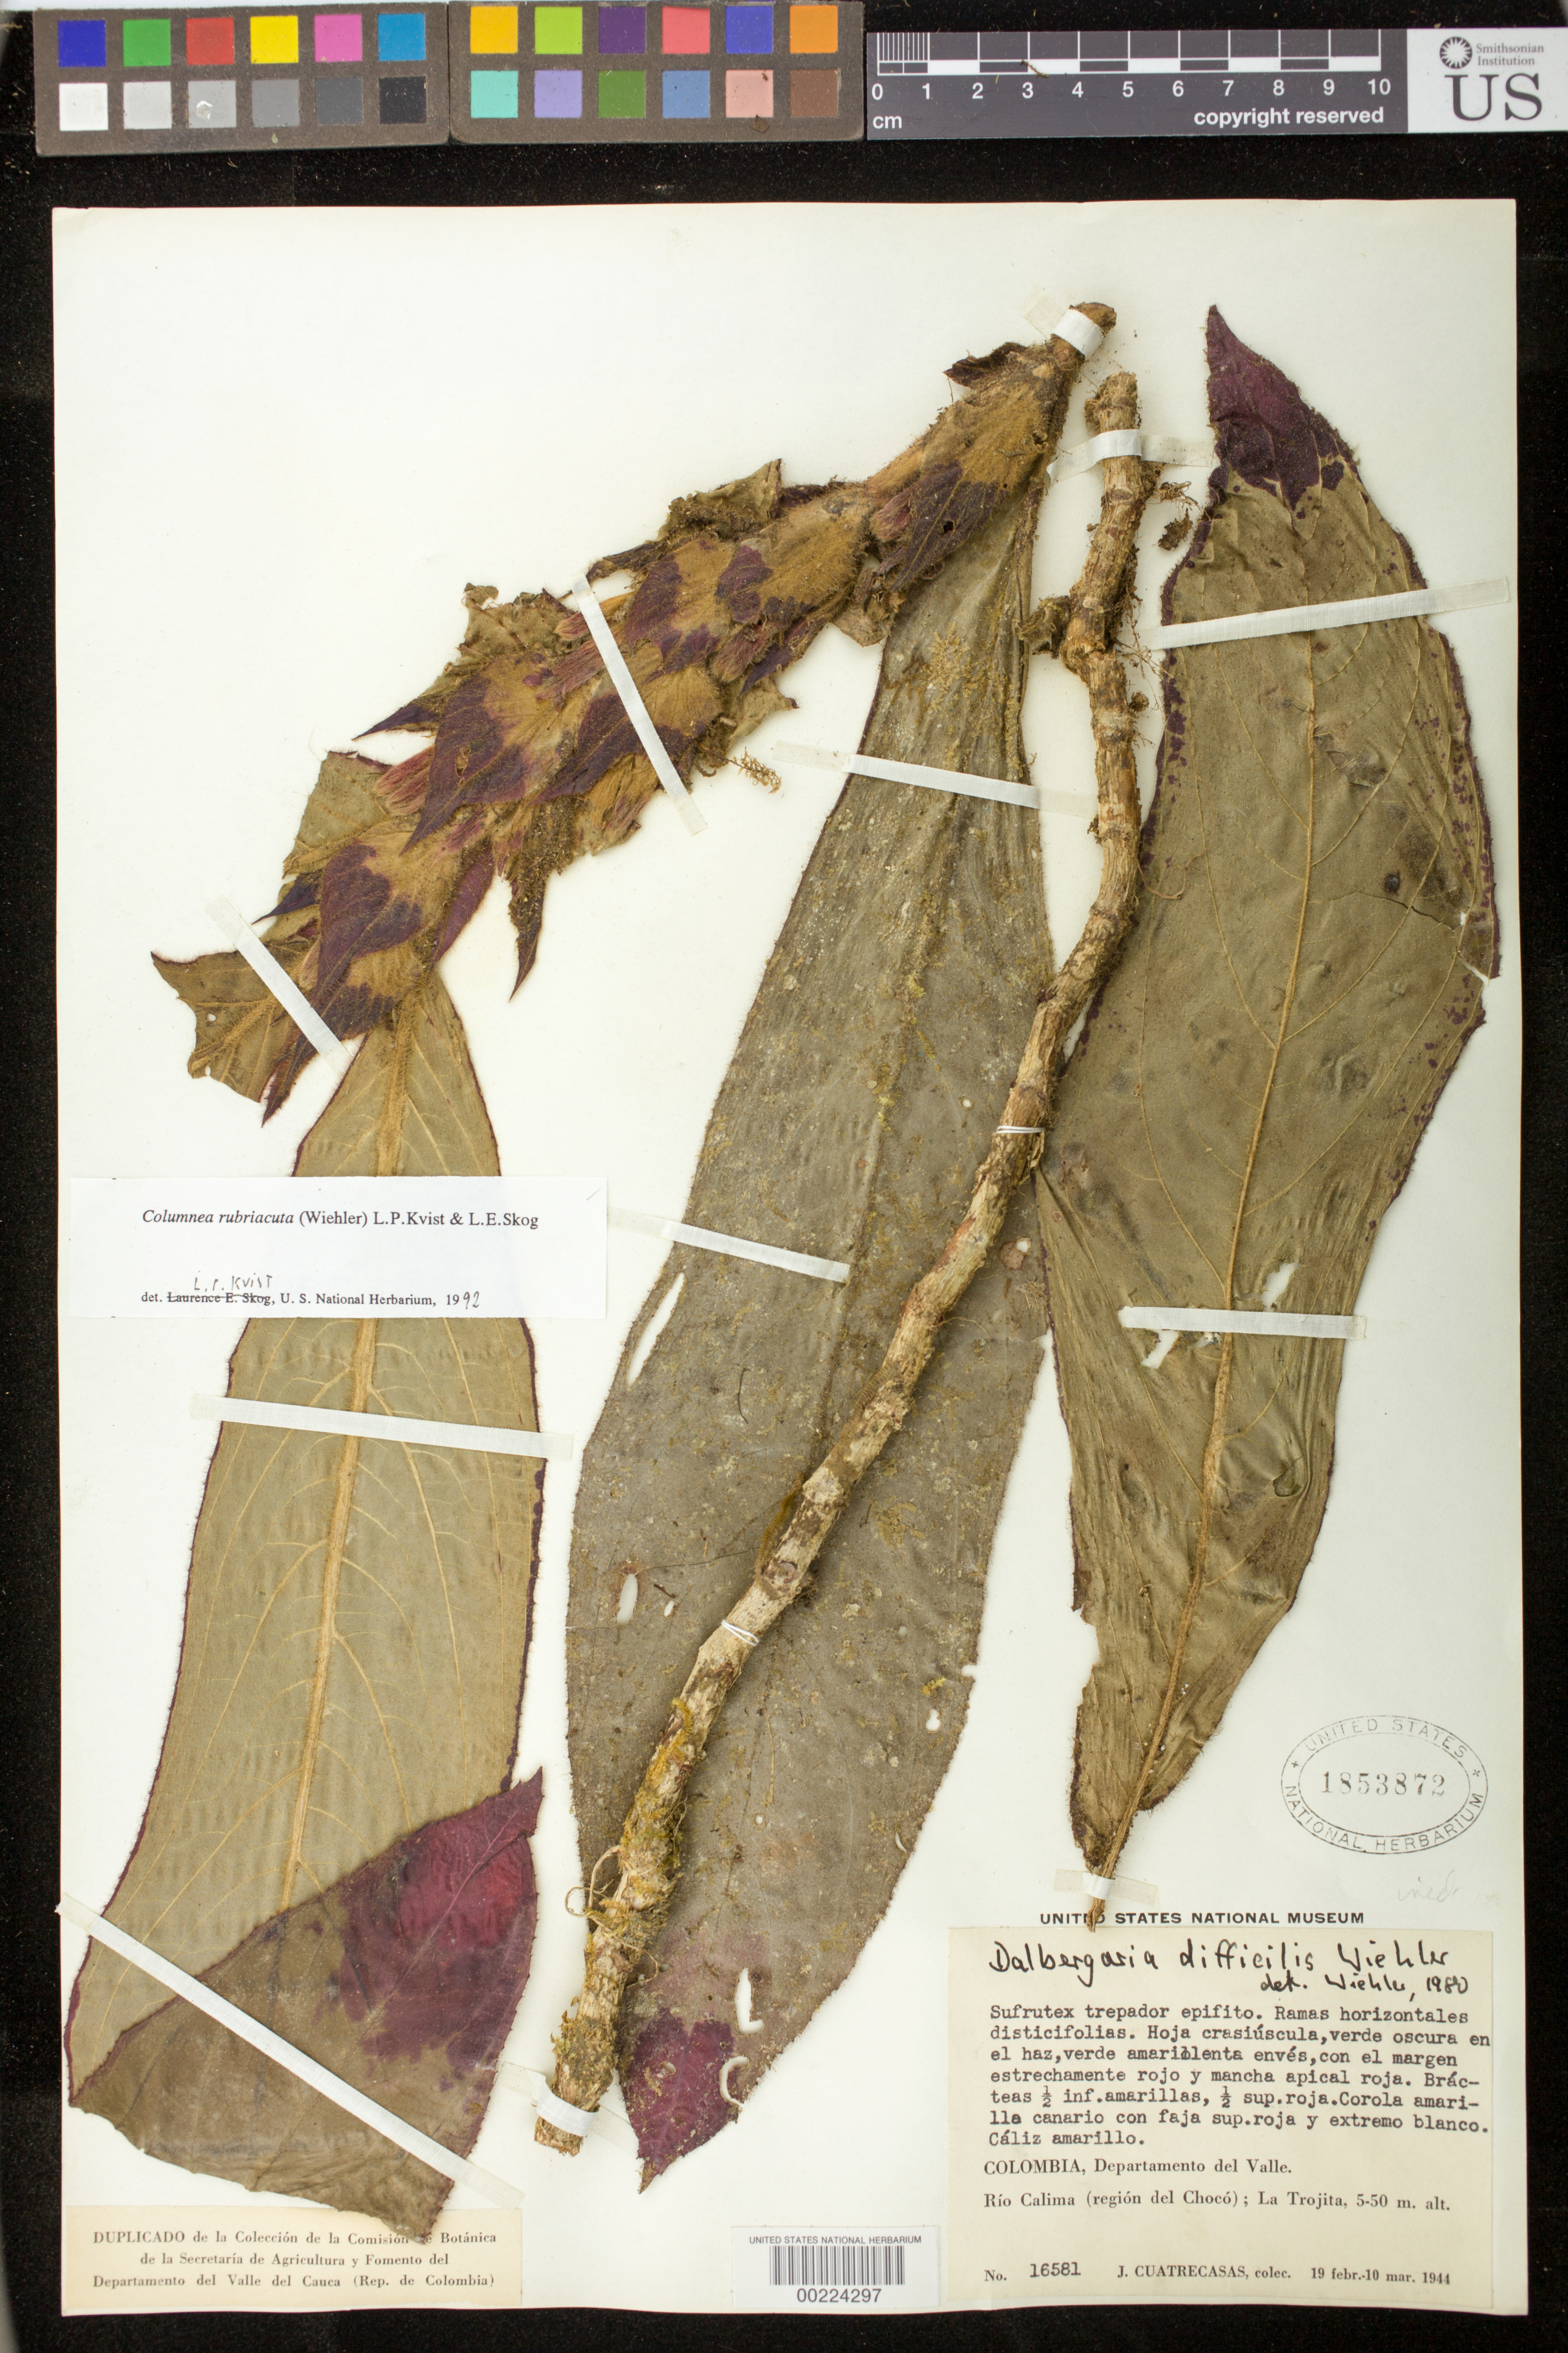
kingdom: Plantae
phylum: Tracheophyta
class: Magnoliopsida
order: Lamiales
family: Gesneriaceae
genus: Columnea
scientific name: Columnea rubriacuta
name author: (Wiehler) L.P. Kvist & L.E. Skog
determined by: Skog, Laurence E.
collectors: J. Cuatrecasas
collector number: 16581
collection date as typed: Feb-Mar 1944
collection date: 1944-02/1944-03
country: Colombia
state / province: Valle del Cauca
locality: Río Calima (región del Chocó), La Trojita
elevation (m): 5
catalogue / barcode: US 1853872